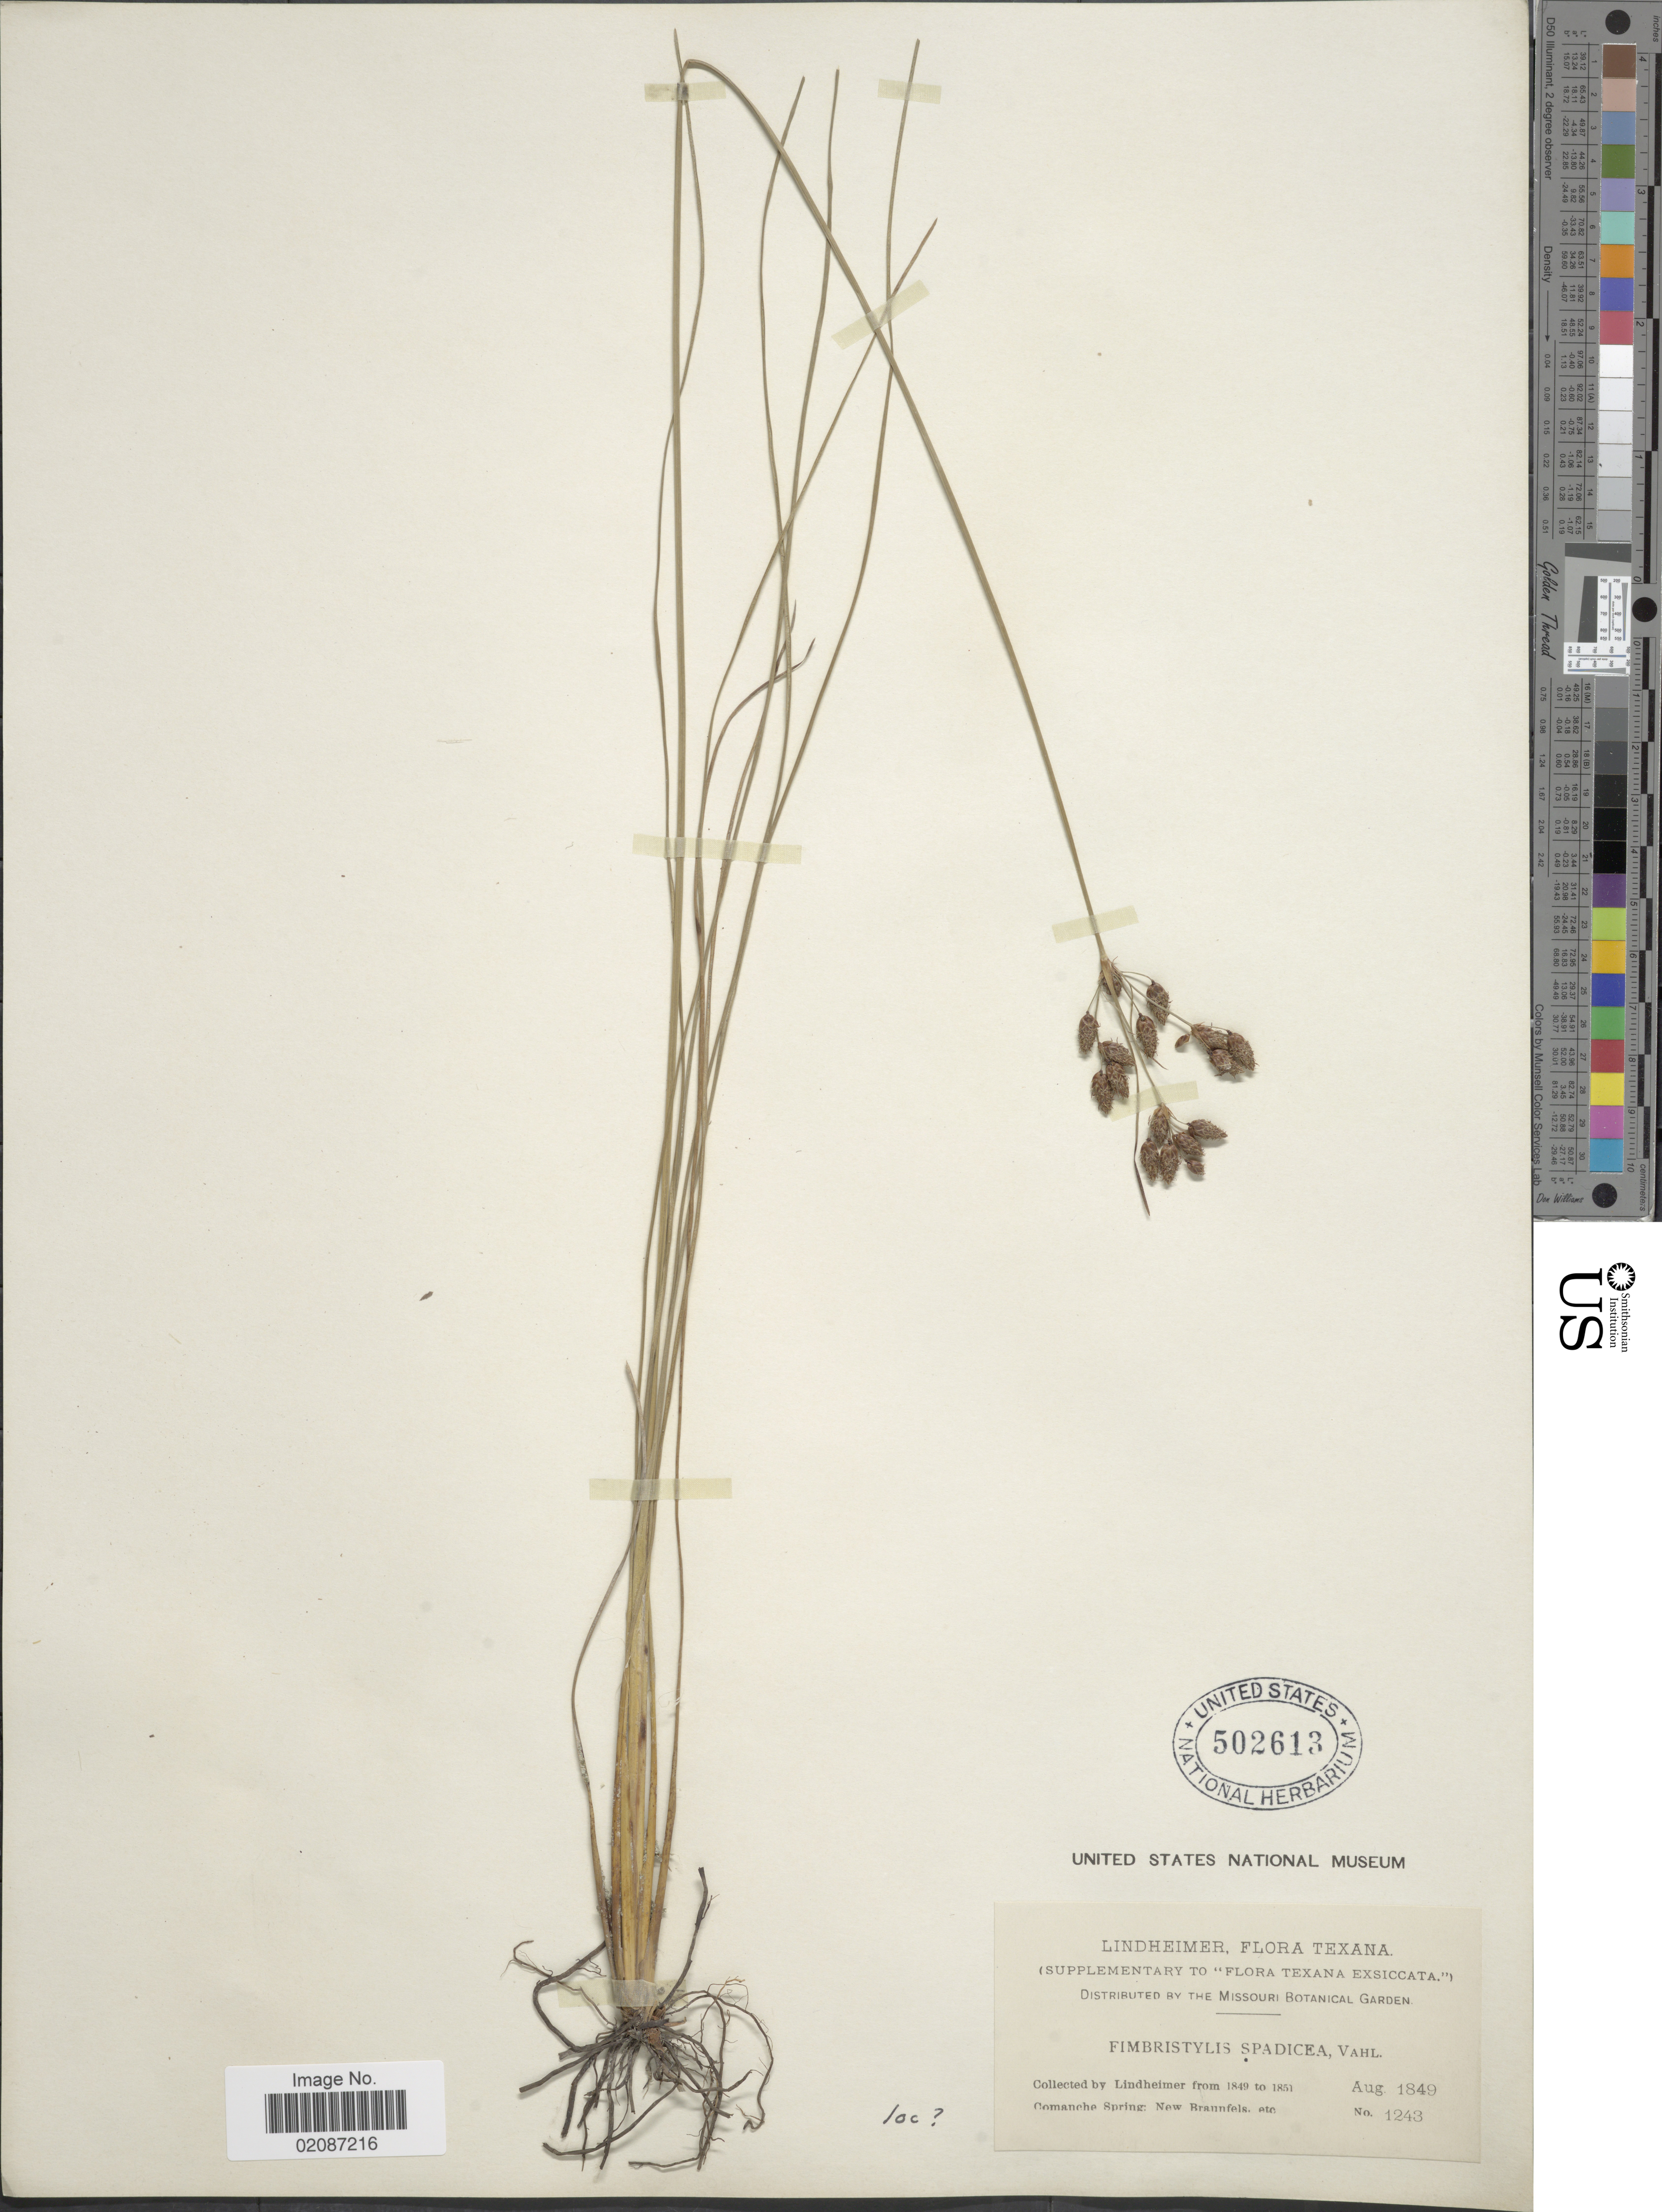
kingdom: Plantae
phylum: Tracheophyta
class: Liliopsida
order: Poales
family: Cyperaceae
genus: Fimbristylis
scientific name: Fimbristylis spadicea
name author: (L.) Vahl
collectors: -. Lindheimer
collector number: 1243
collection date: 1849-08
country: United States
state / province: Texas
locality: Comanche Spring: New Brannfels etc.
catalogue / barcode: US 502613